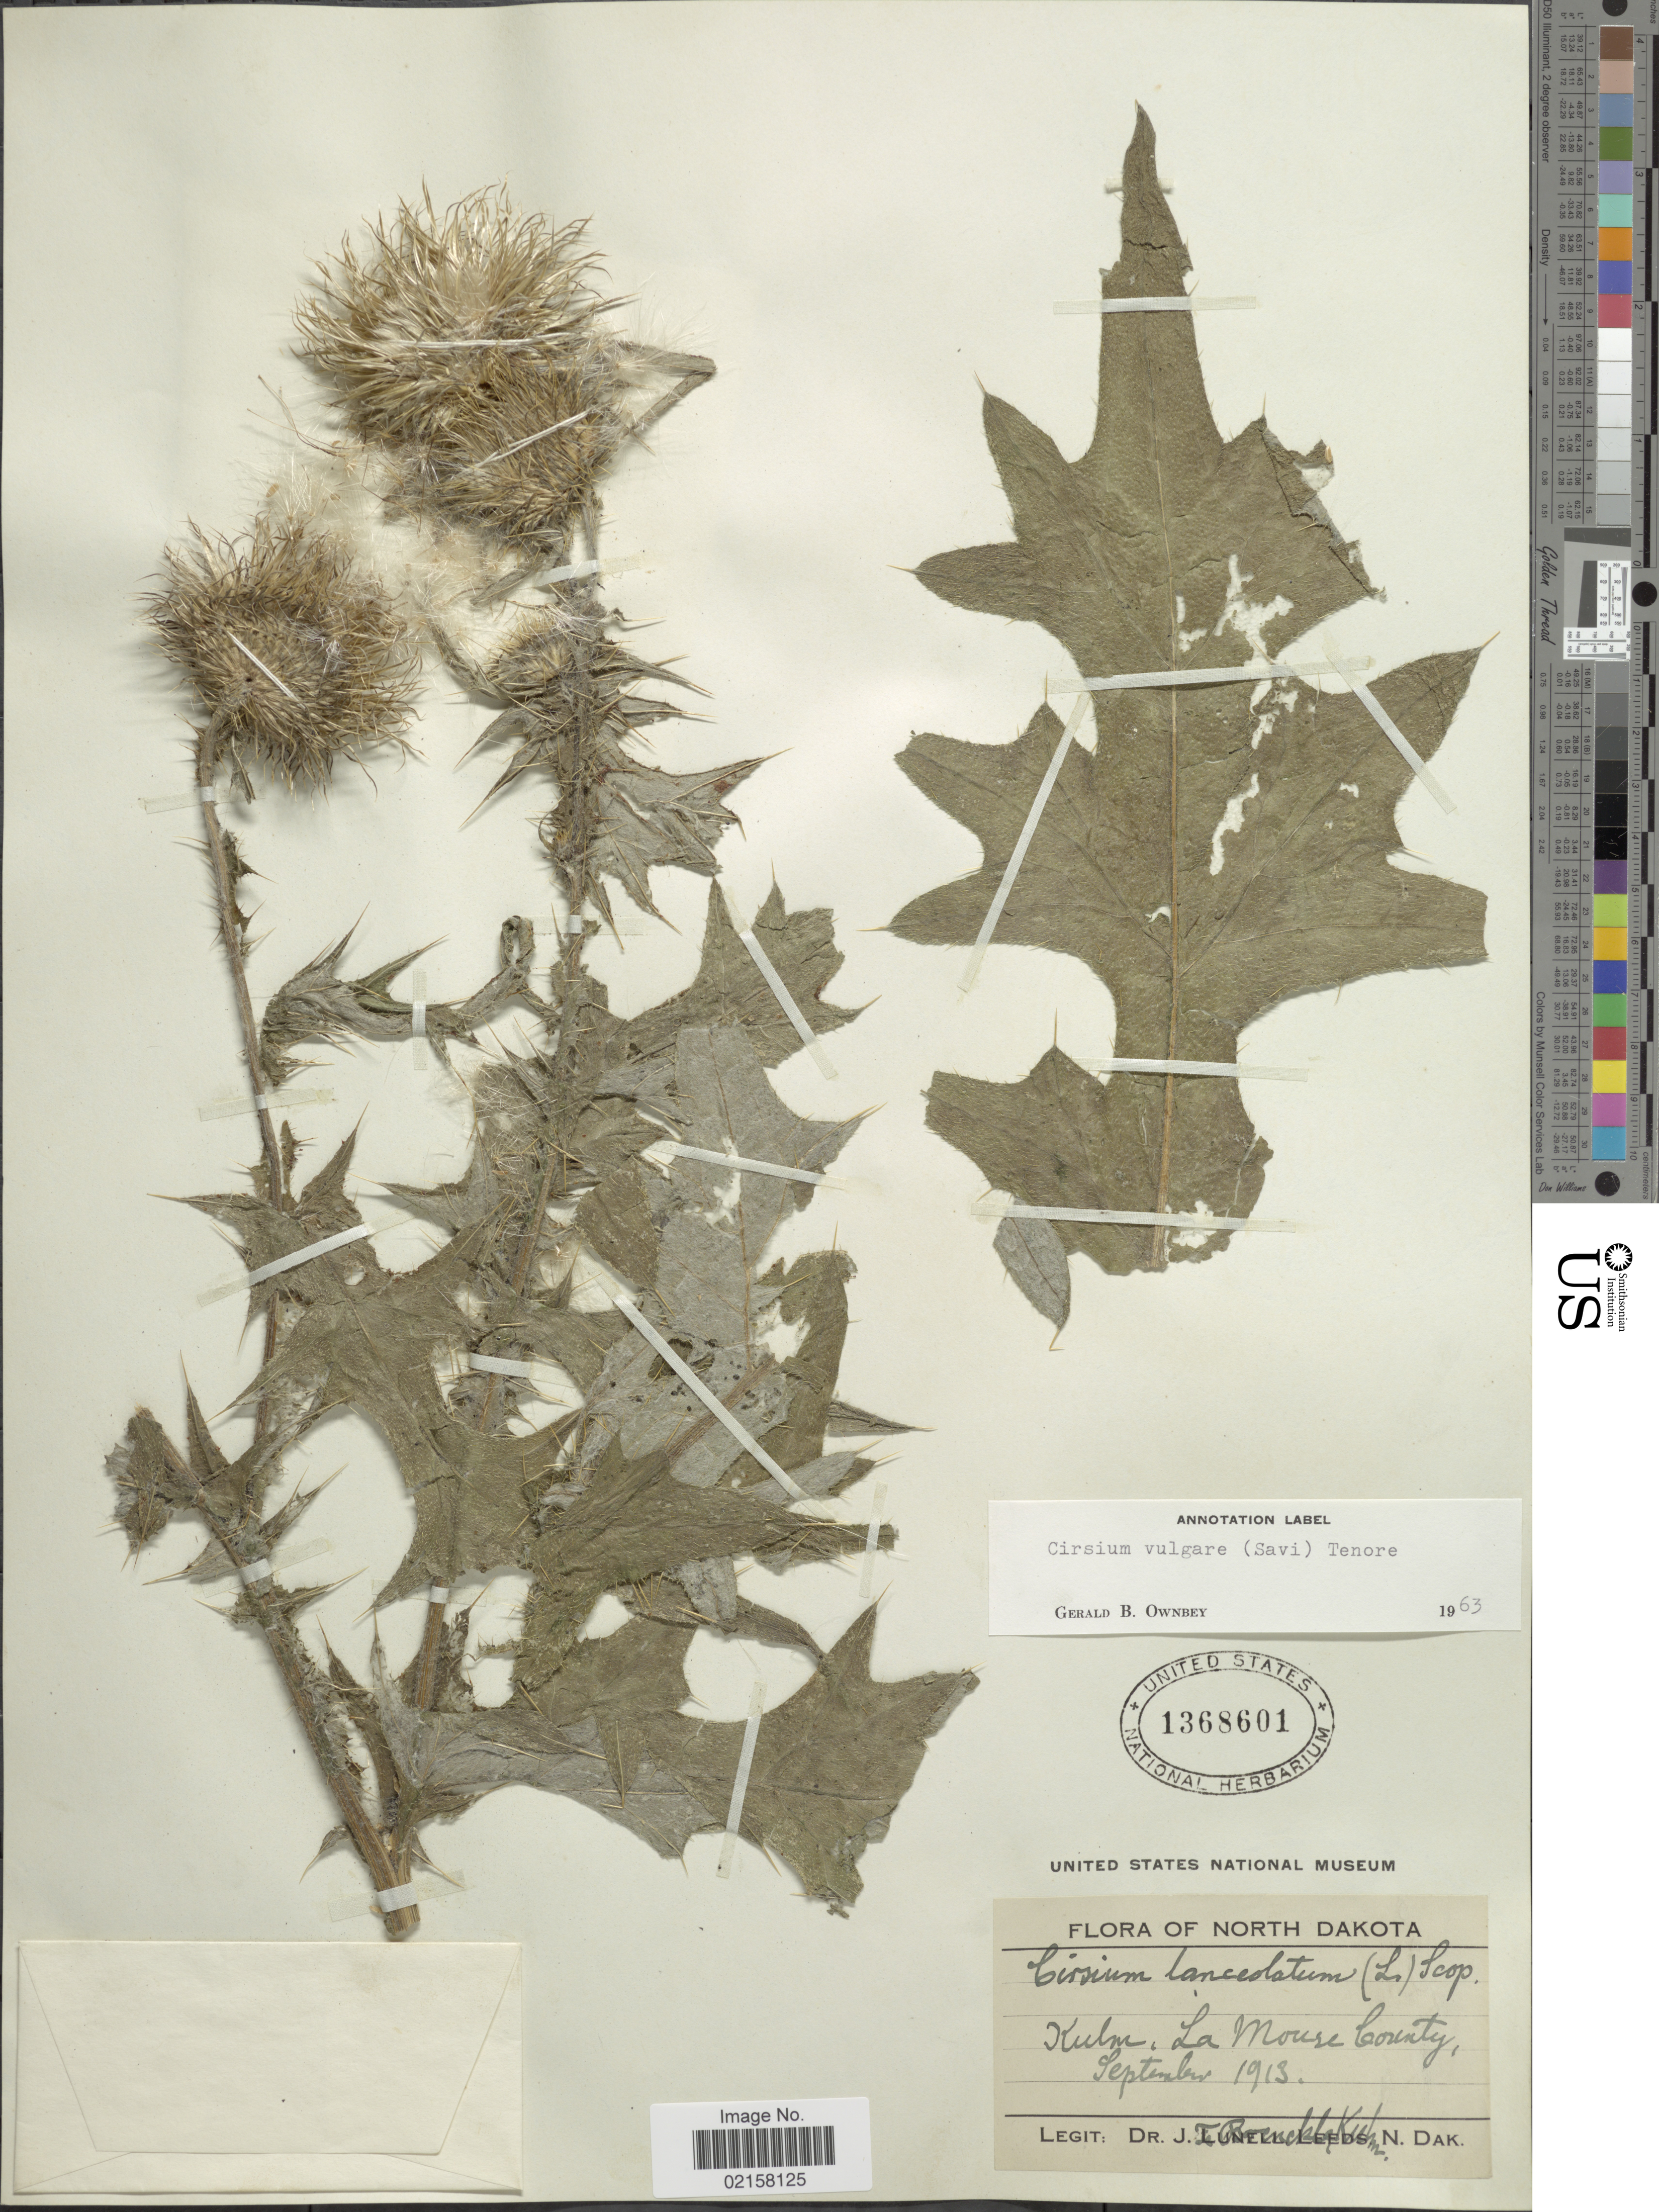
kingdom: Plantae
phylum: Tracheophyta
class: Magnoliopsida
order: Asterales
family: Asteraceae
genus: Cirsium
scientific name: Cirsium vulgare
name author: (Savi) Ten.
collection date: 1913-09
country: United States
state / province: North Dakota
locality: Kulm, La Morse County.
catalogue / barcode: US 1368601